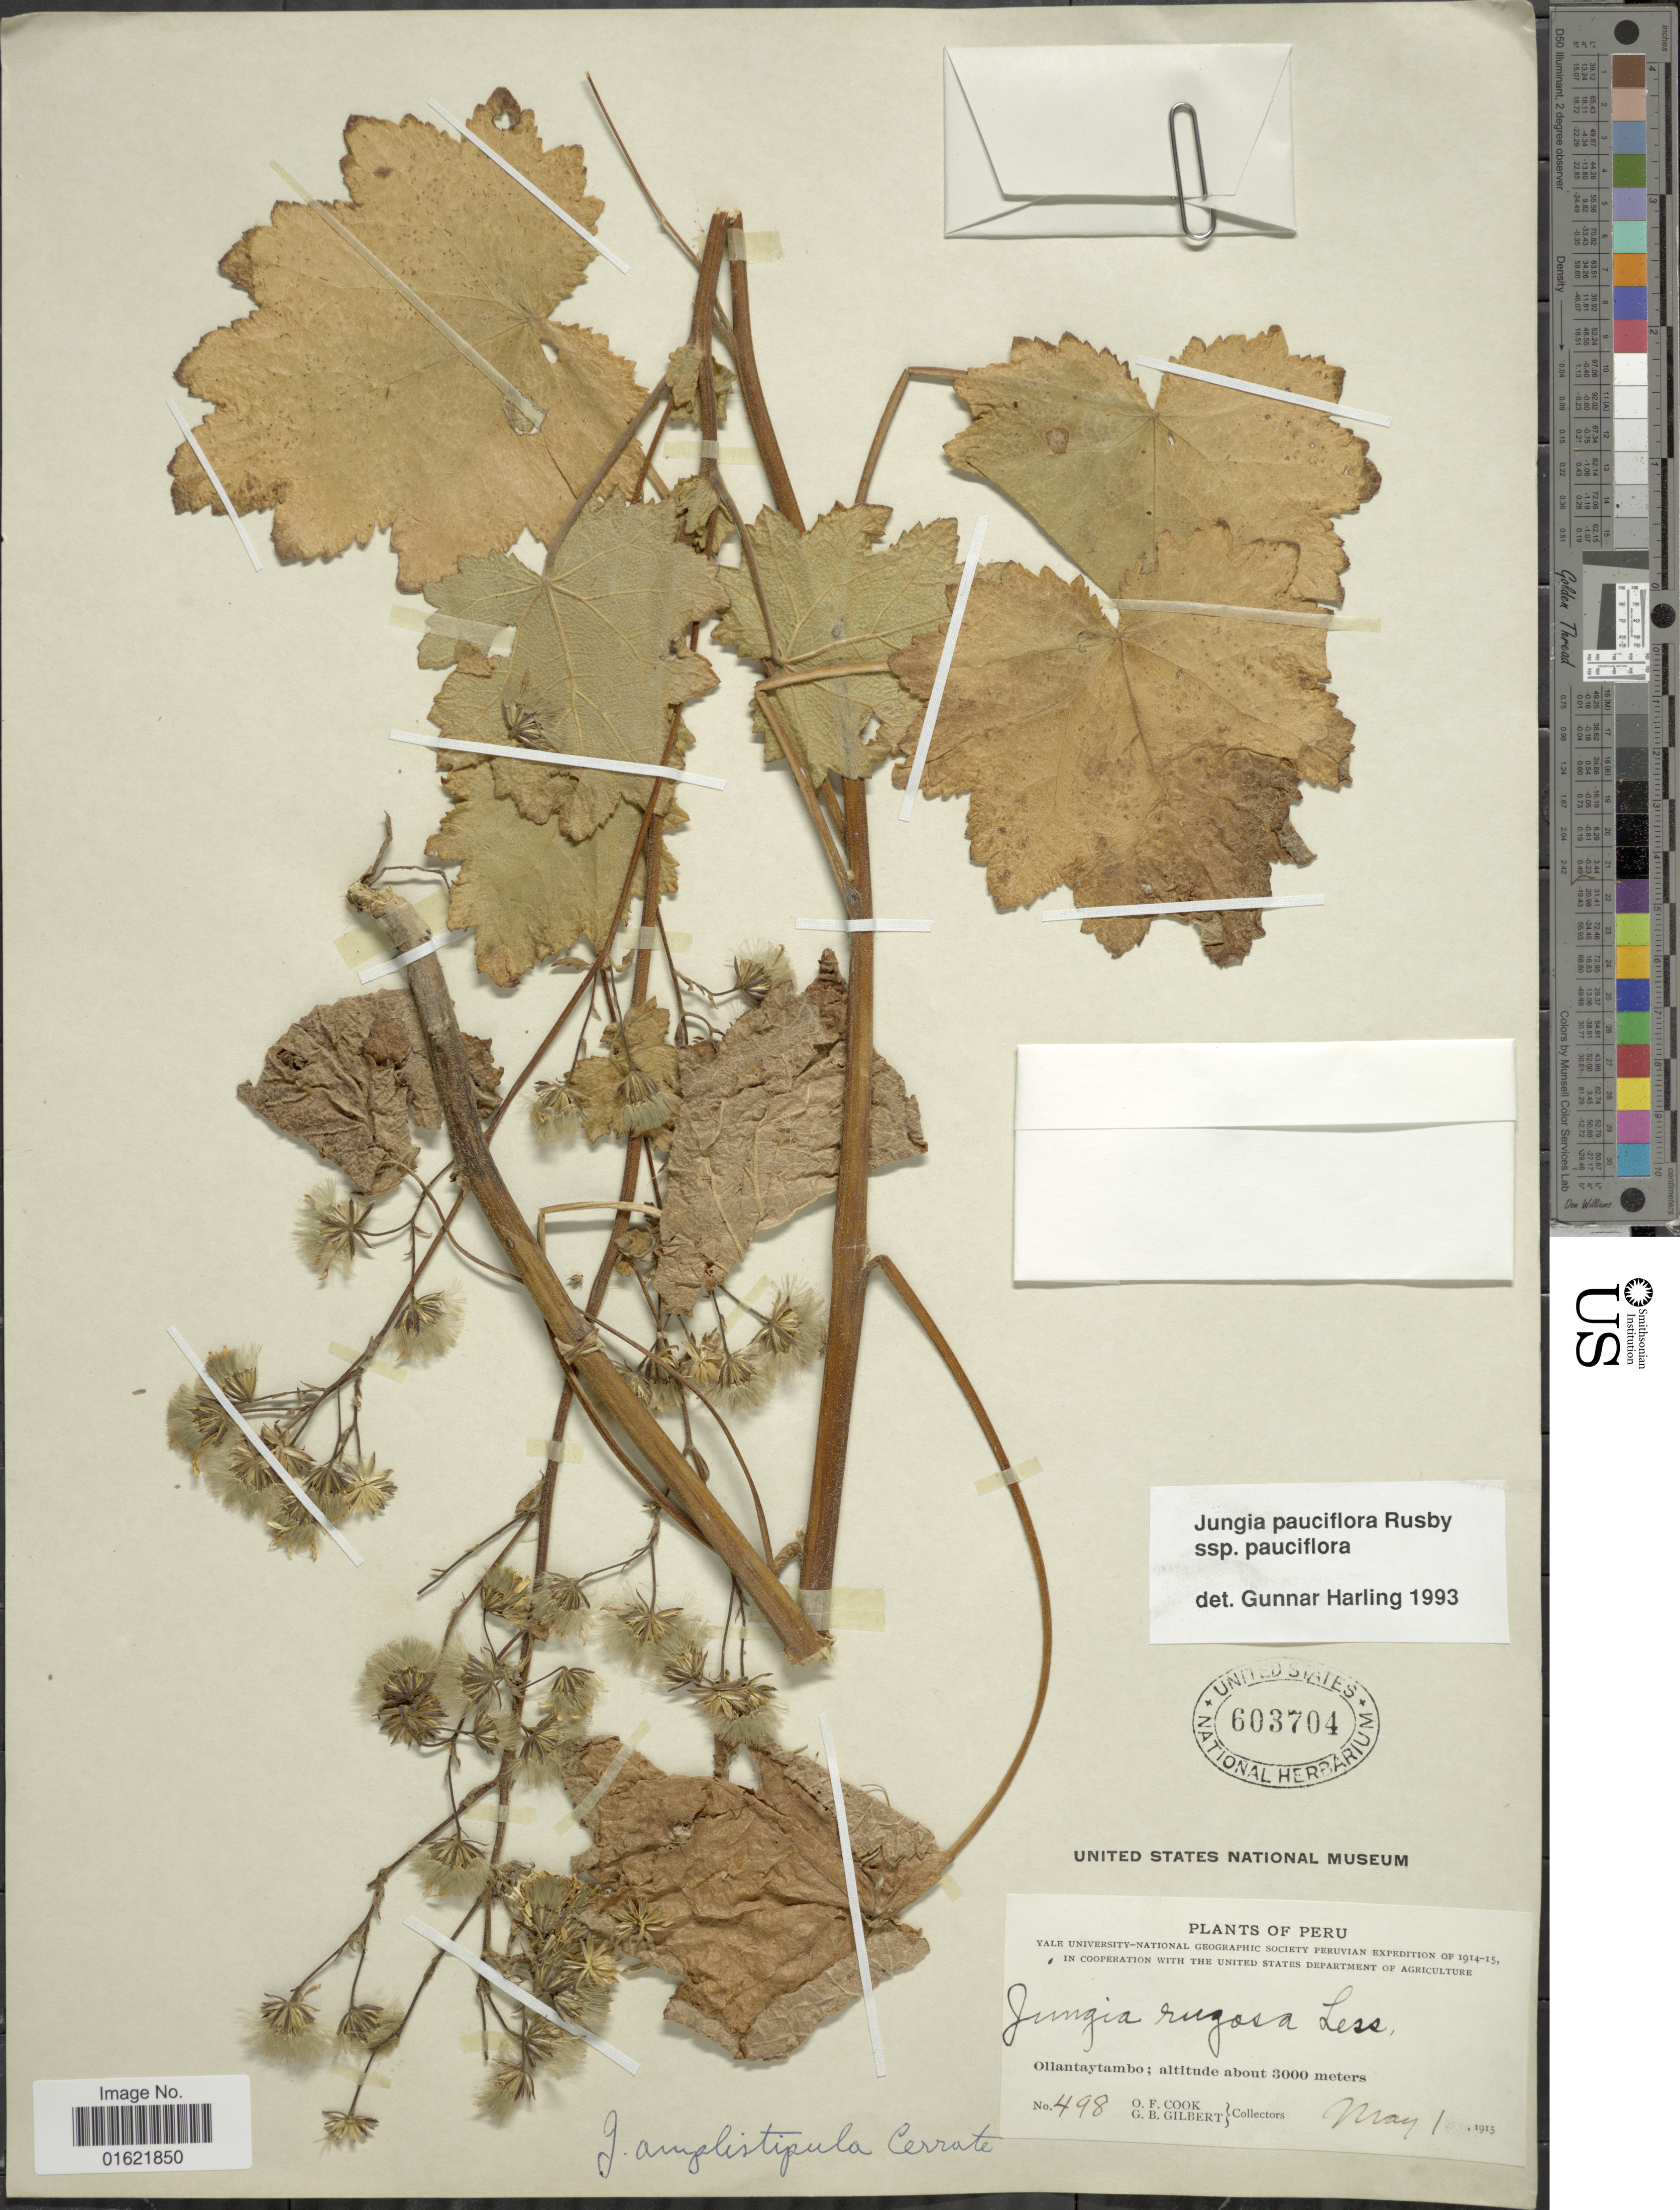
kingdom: Plantae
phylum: Tracheophyta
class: Magnoliopsida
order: Asterales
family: Asteraceae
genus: Jungia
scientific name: Jungia pauciflora subsp. pauciflora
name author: Rusby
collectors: O. F. Cook & G. B. Gilbert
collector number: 498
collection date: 1913-05-01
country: Peru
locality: Ollantaytambo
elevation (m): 3000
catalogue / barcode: US 603704